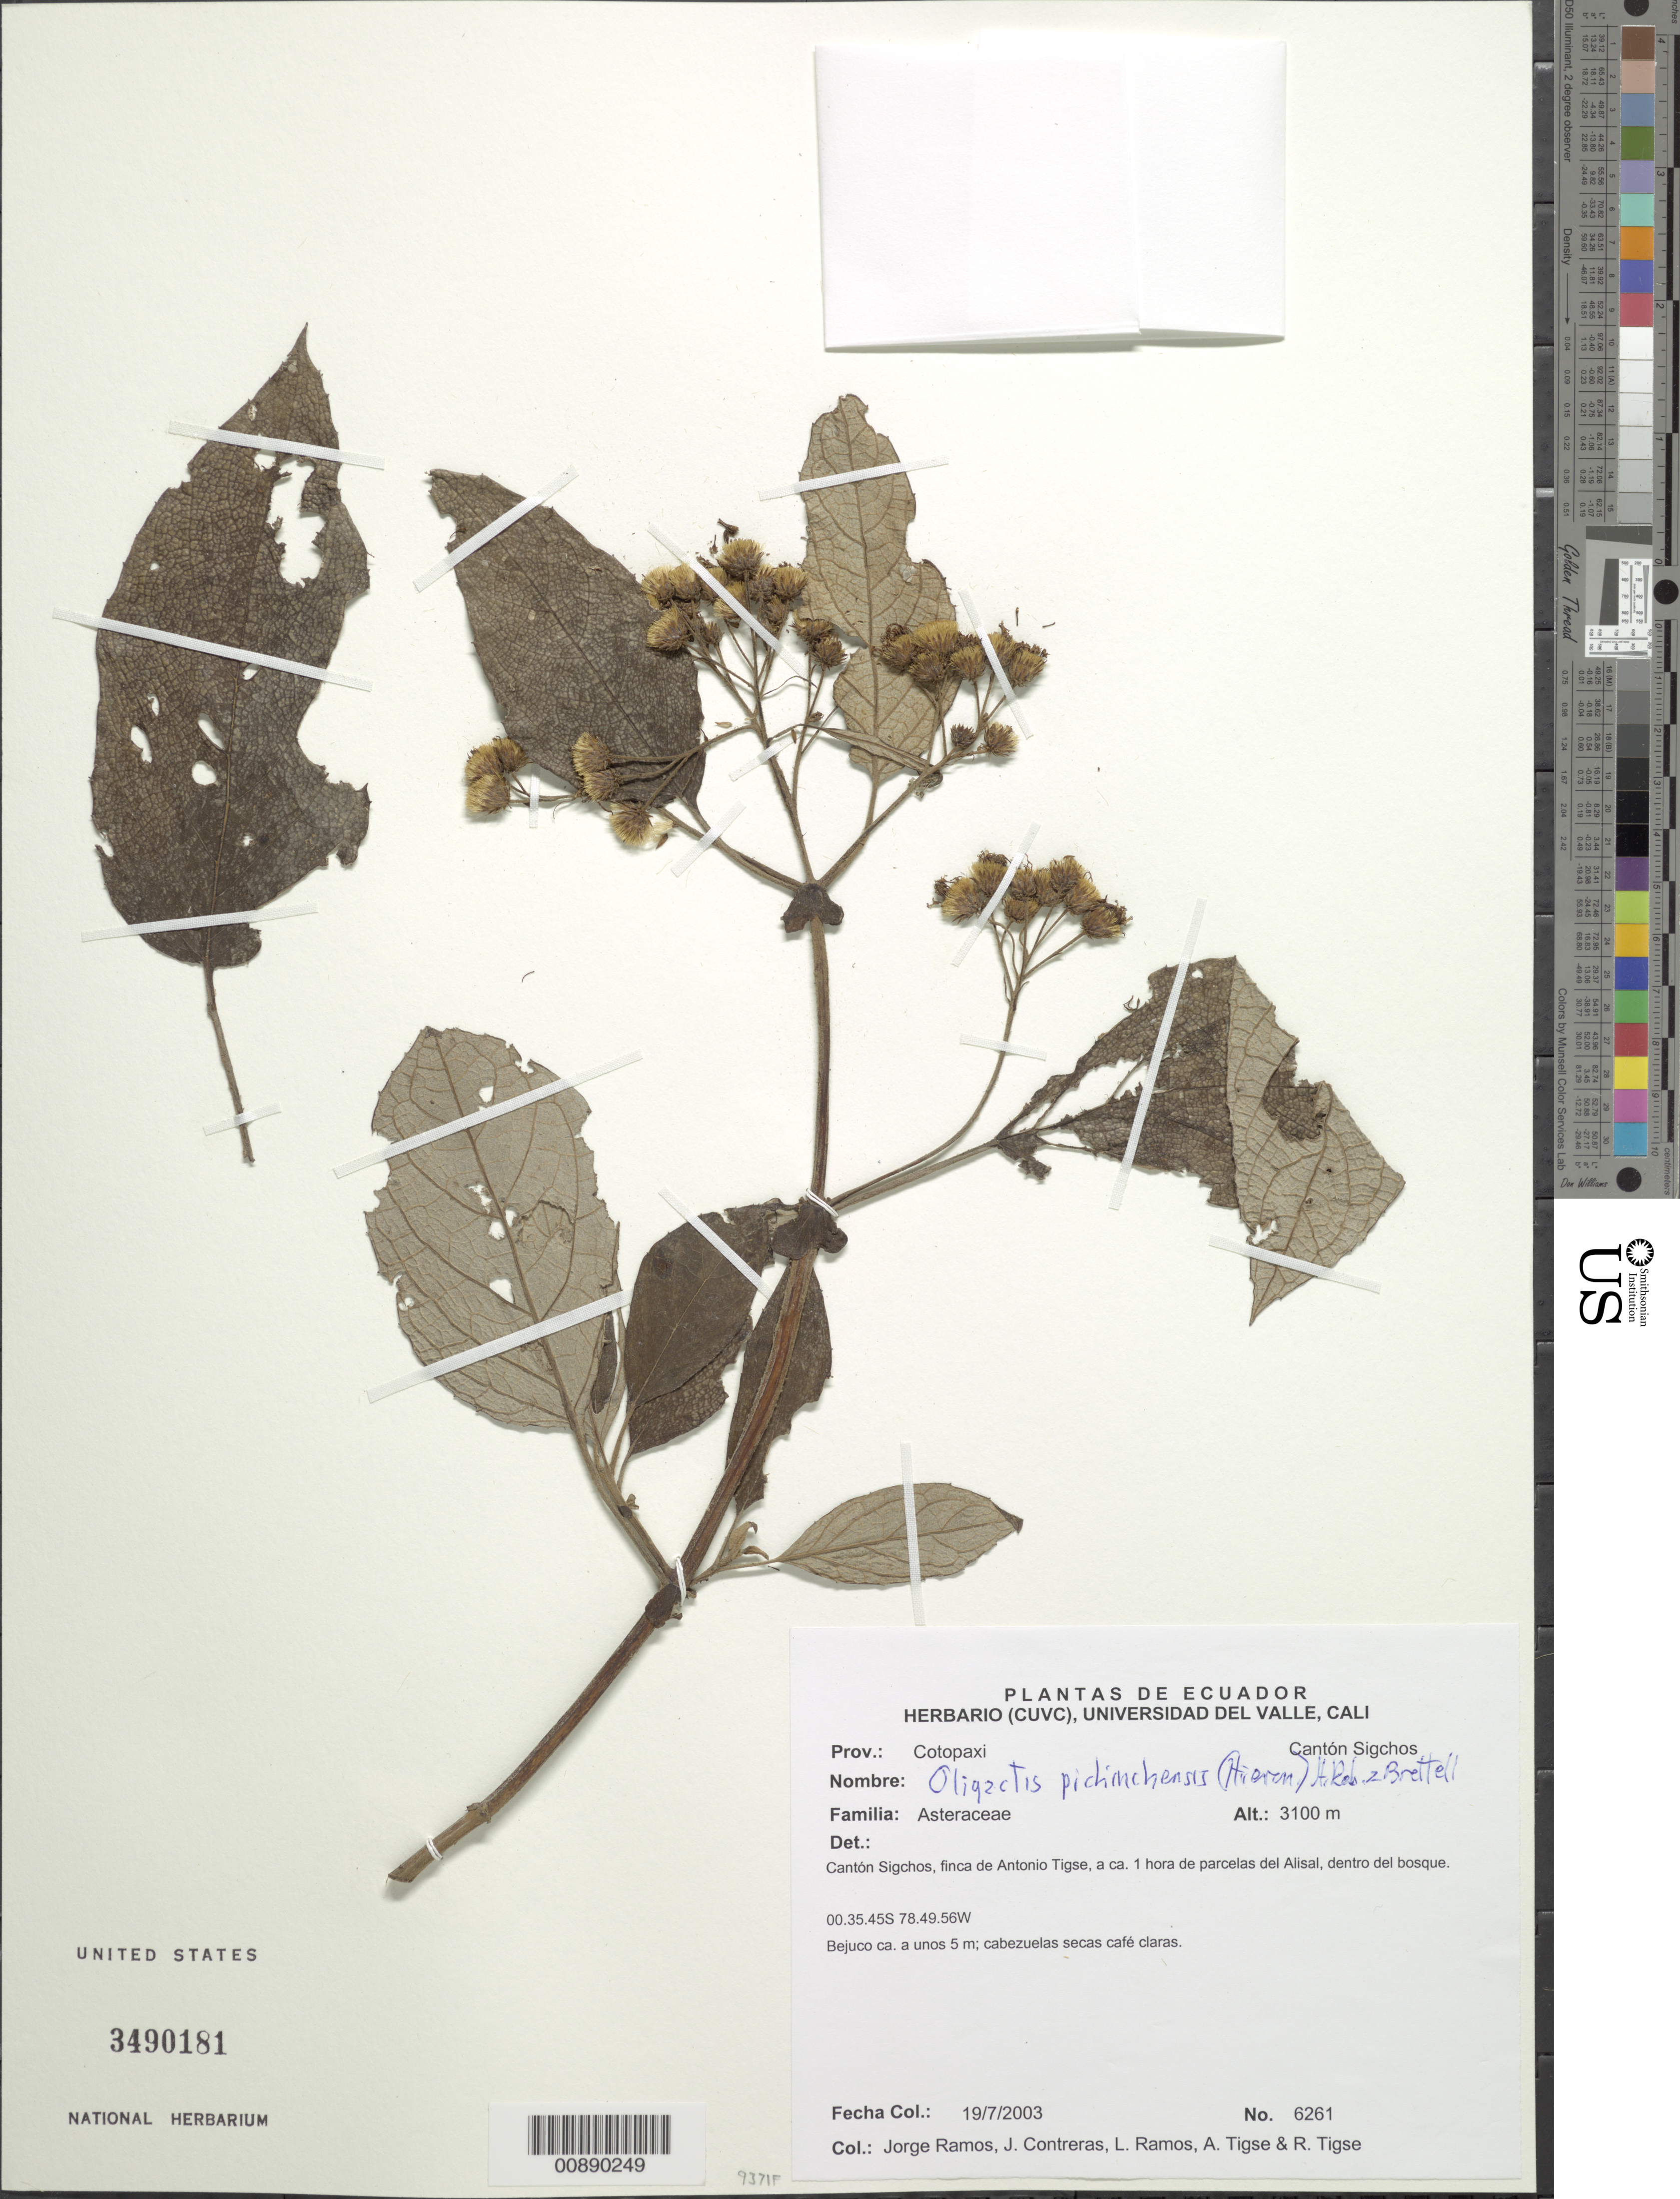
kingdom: Plantae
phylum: Tracheophyta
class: Magnoliopsida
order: Asterales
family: Asteraceae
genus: Sampera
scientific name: Sampera pichinichensis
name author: (Hieron.) V.A. Funk & H. Rob.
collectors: J. Ramos, J. Contreras, L. Ramos, A. Tigse & R. Tigse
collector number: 6261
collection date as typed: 19 July 2003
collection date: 2003-07-19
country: Ecuador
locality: Prov. Cotopaxi, Mun. Cantón Sigchos, finca de Antonio tigse, ca. 1 hora de parcelas del Alisal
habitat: Dentro del bosque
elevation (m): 3100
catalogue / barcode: US 3490181